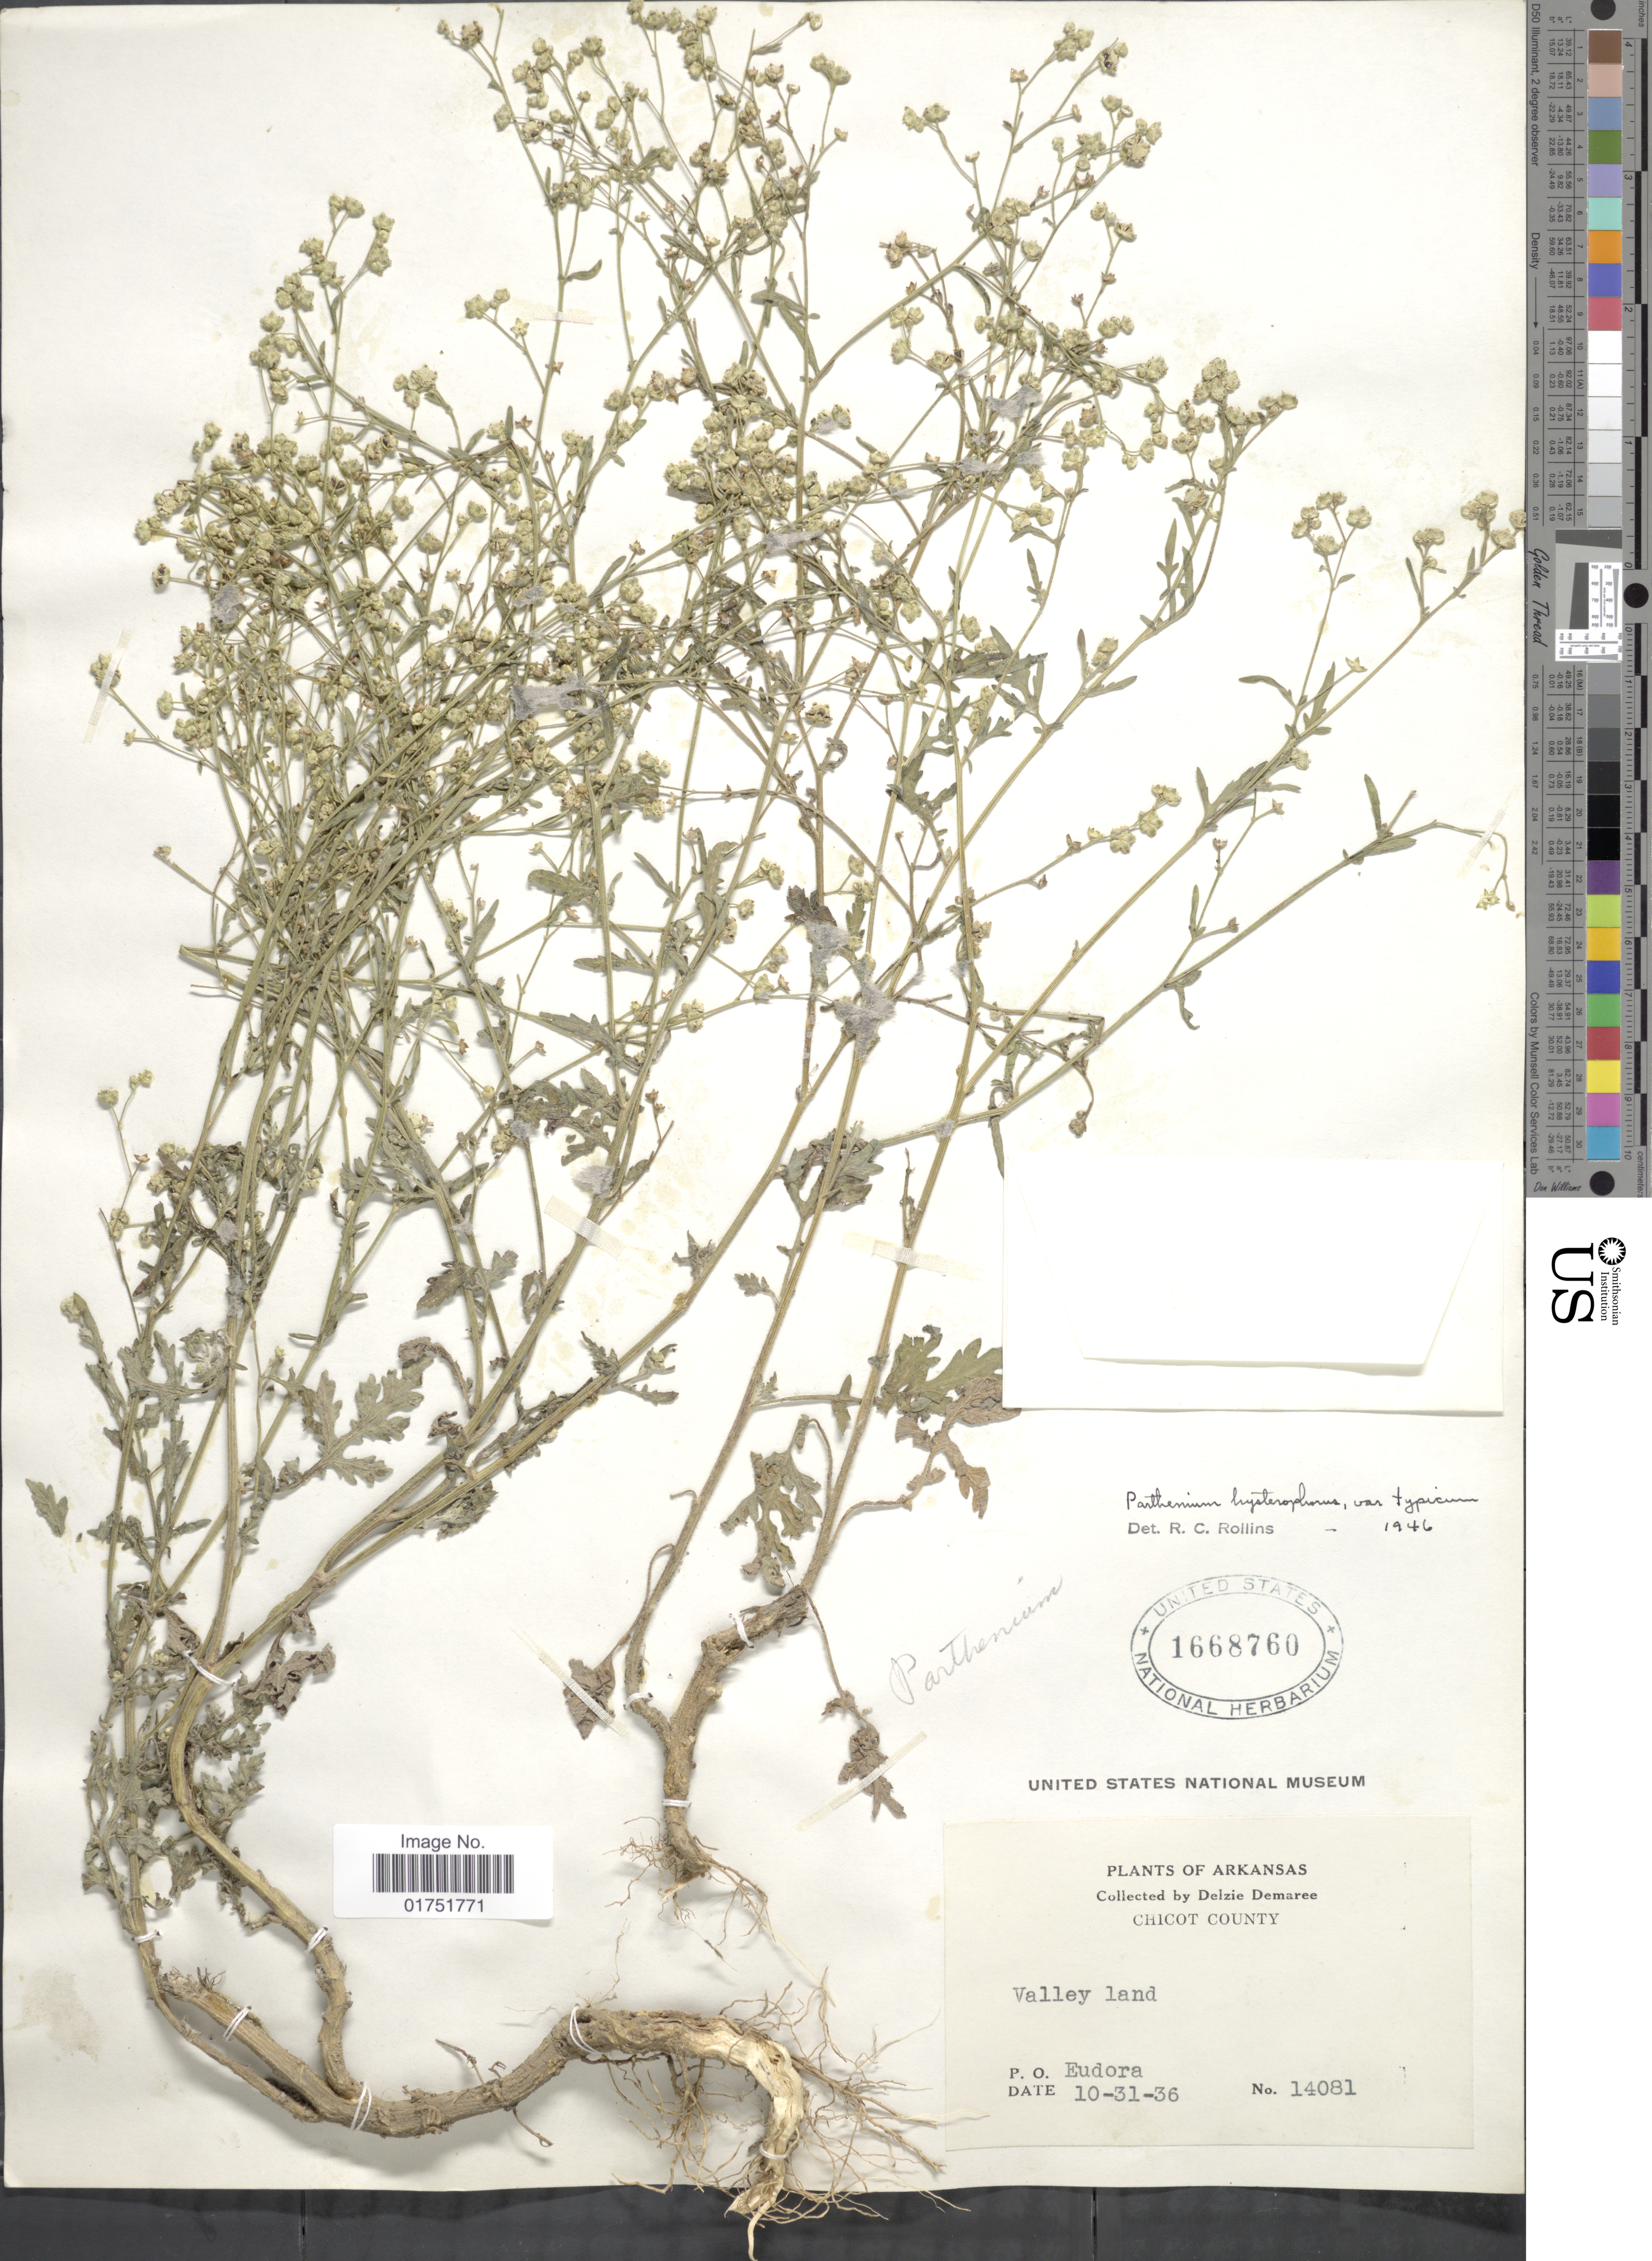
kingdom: Plantae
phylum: Tracheophyta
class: Magnoliopsida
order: Asterales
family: Asteraceae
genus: Parthenium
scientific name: Parthenium hysterophorus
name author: L.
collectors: D. Demaree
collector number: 14081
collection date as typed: Transcribed d/m/y: 31/10/36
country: United States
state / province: Arkansas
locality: Chicot County, Valley land, P. O. Eudora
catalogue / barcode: US 1668760